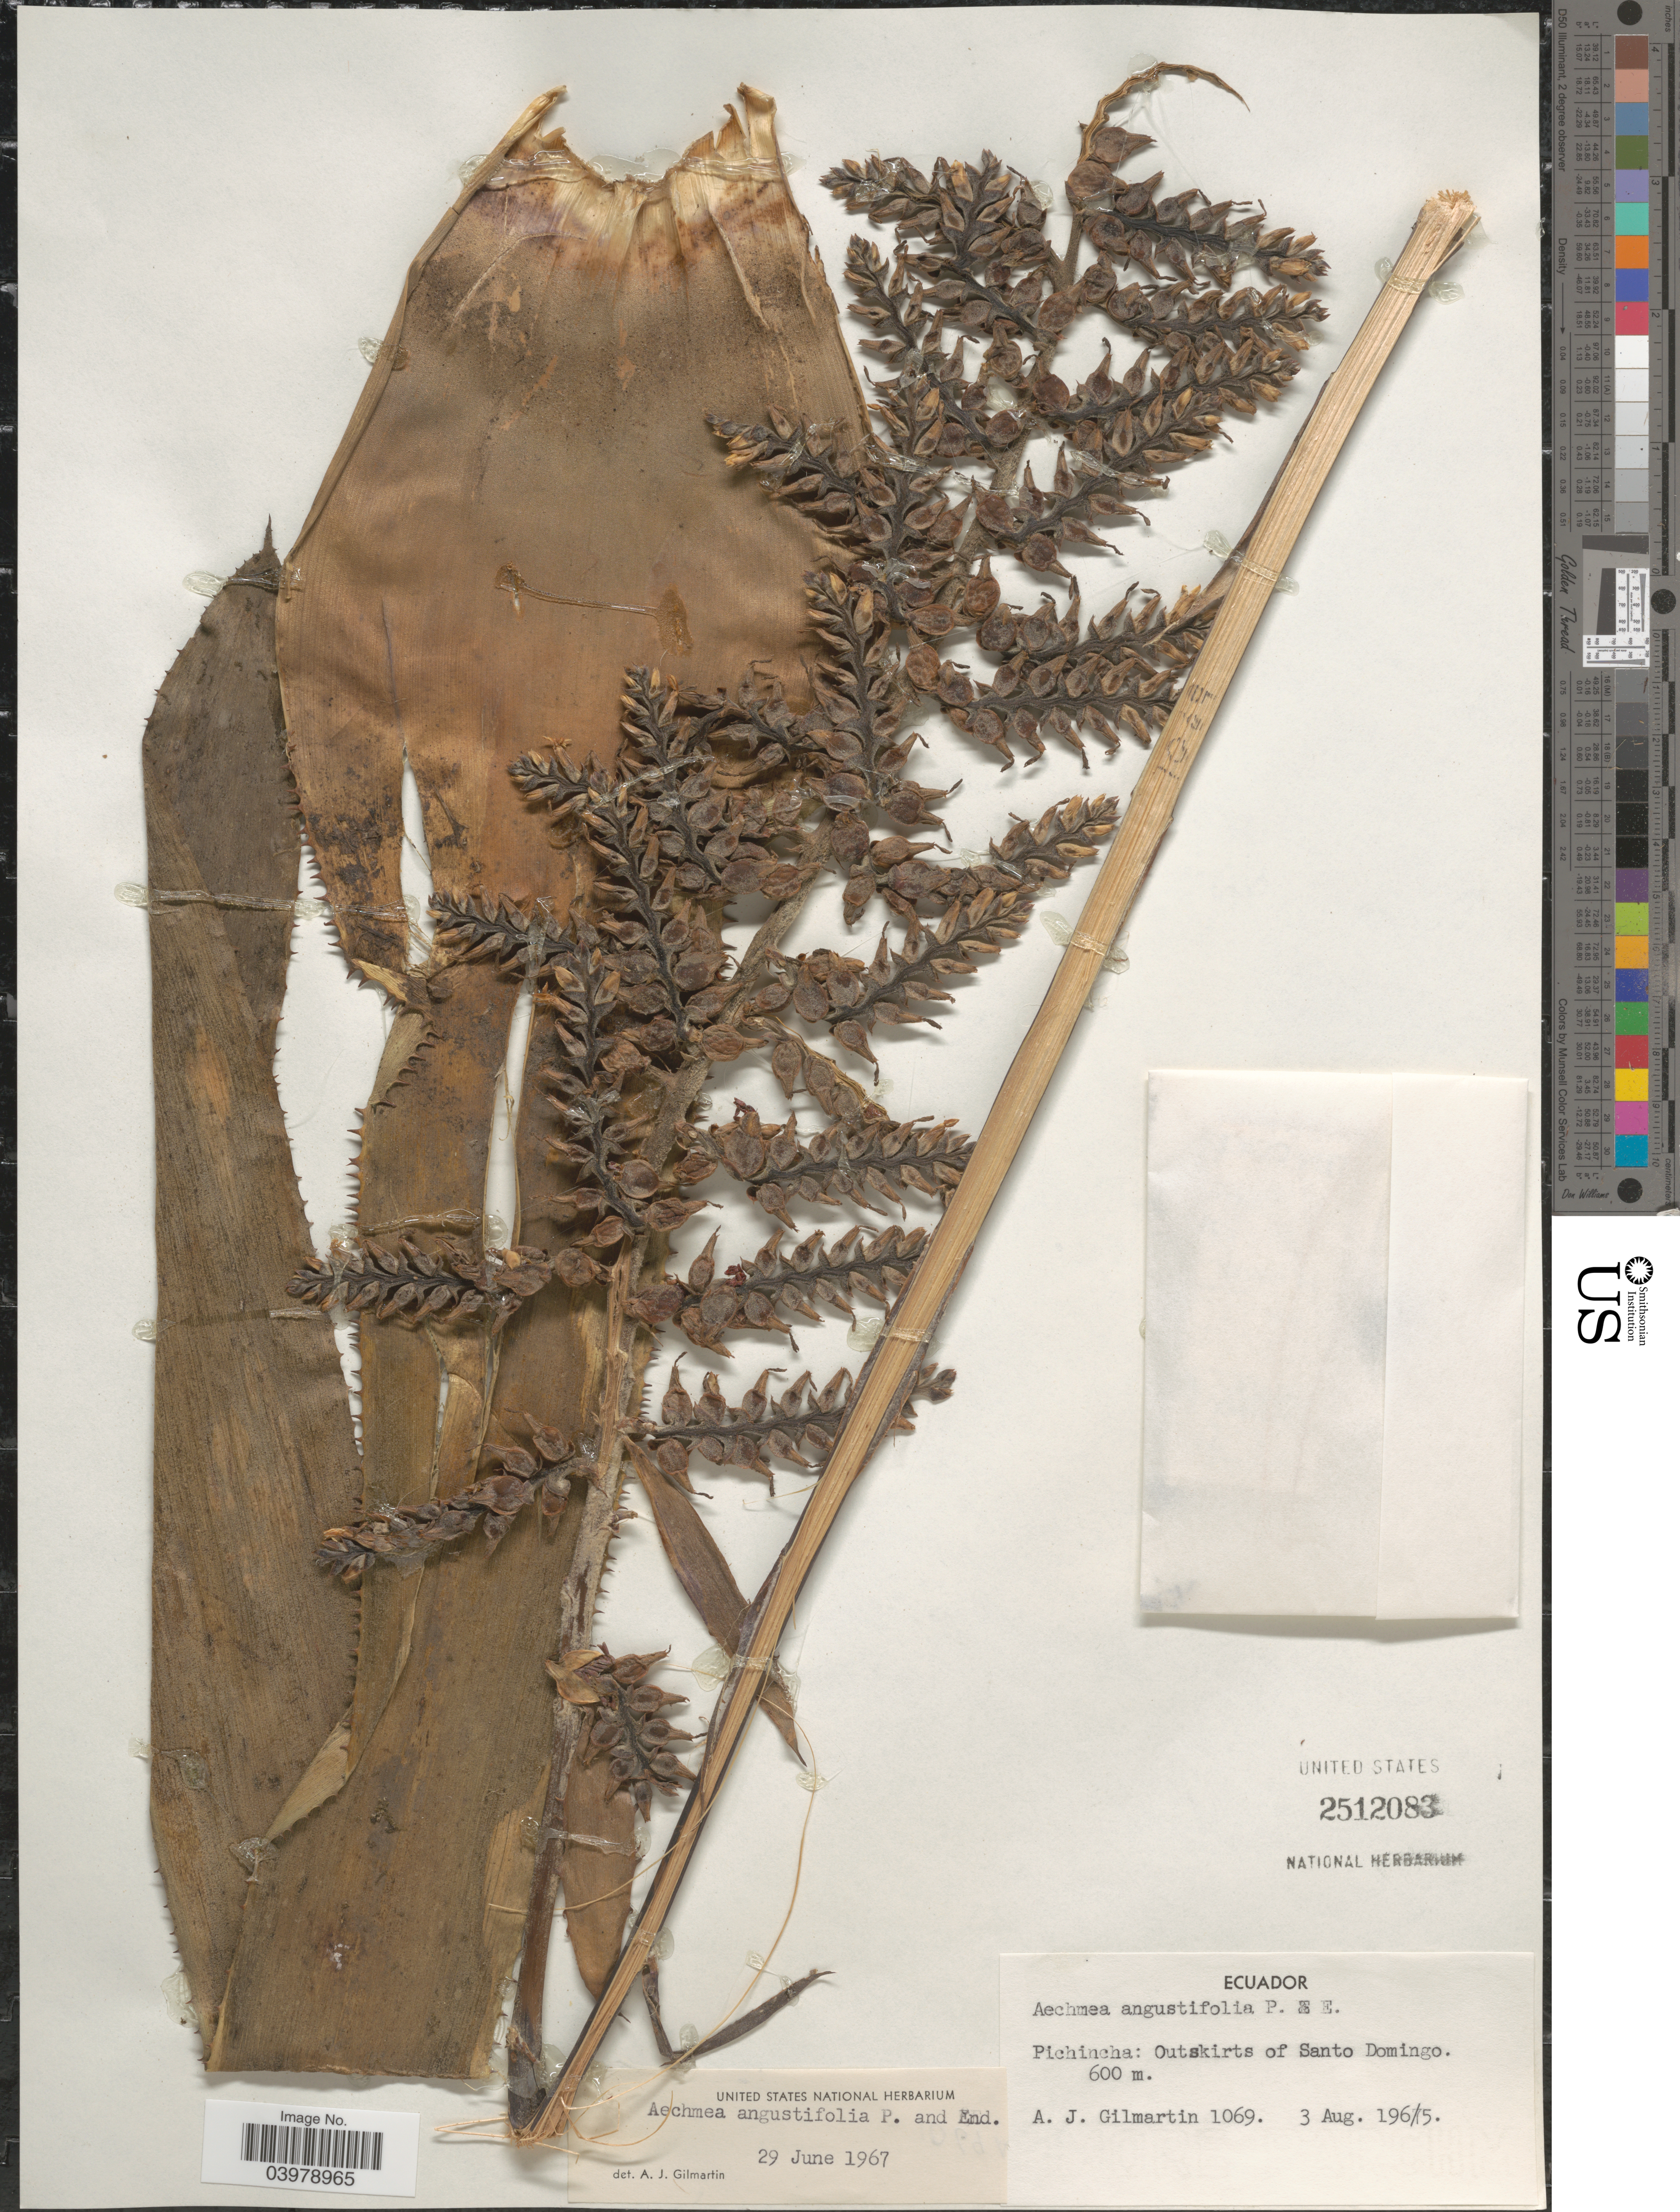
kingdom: Plantae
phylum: Tracheophyta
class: Liliopsida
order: Poales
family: Bromeliaceae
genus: Aechmea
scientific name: Aechmea angustifolia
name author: Poepp. & Endl.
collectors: A. J. Gilmartin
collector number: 1069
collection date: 1965-08-03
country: Ecuador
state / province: Pichincha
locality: Outskirts of Santo Domingo.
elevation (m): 600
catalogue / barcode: US 2512083